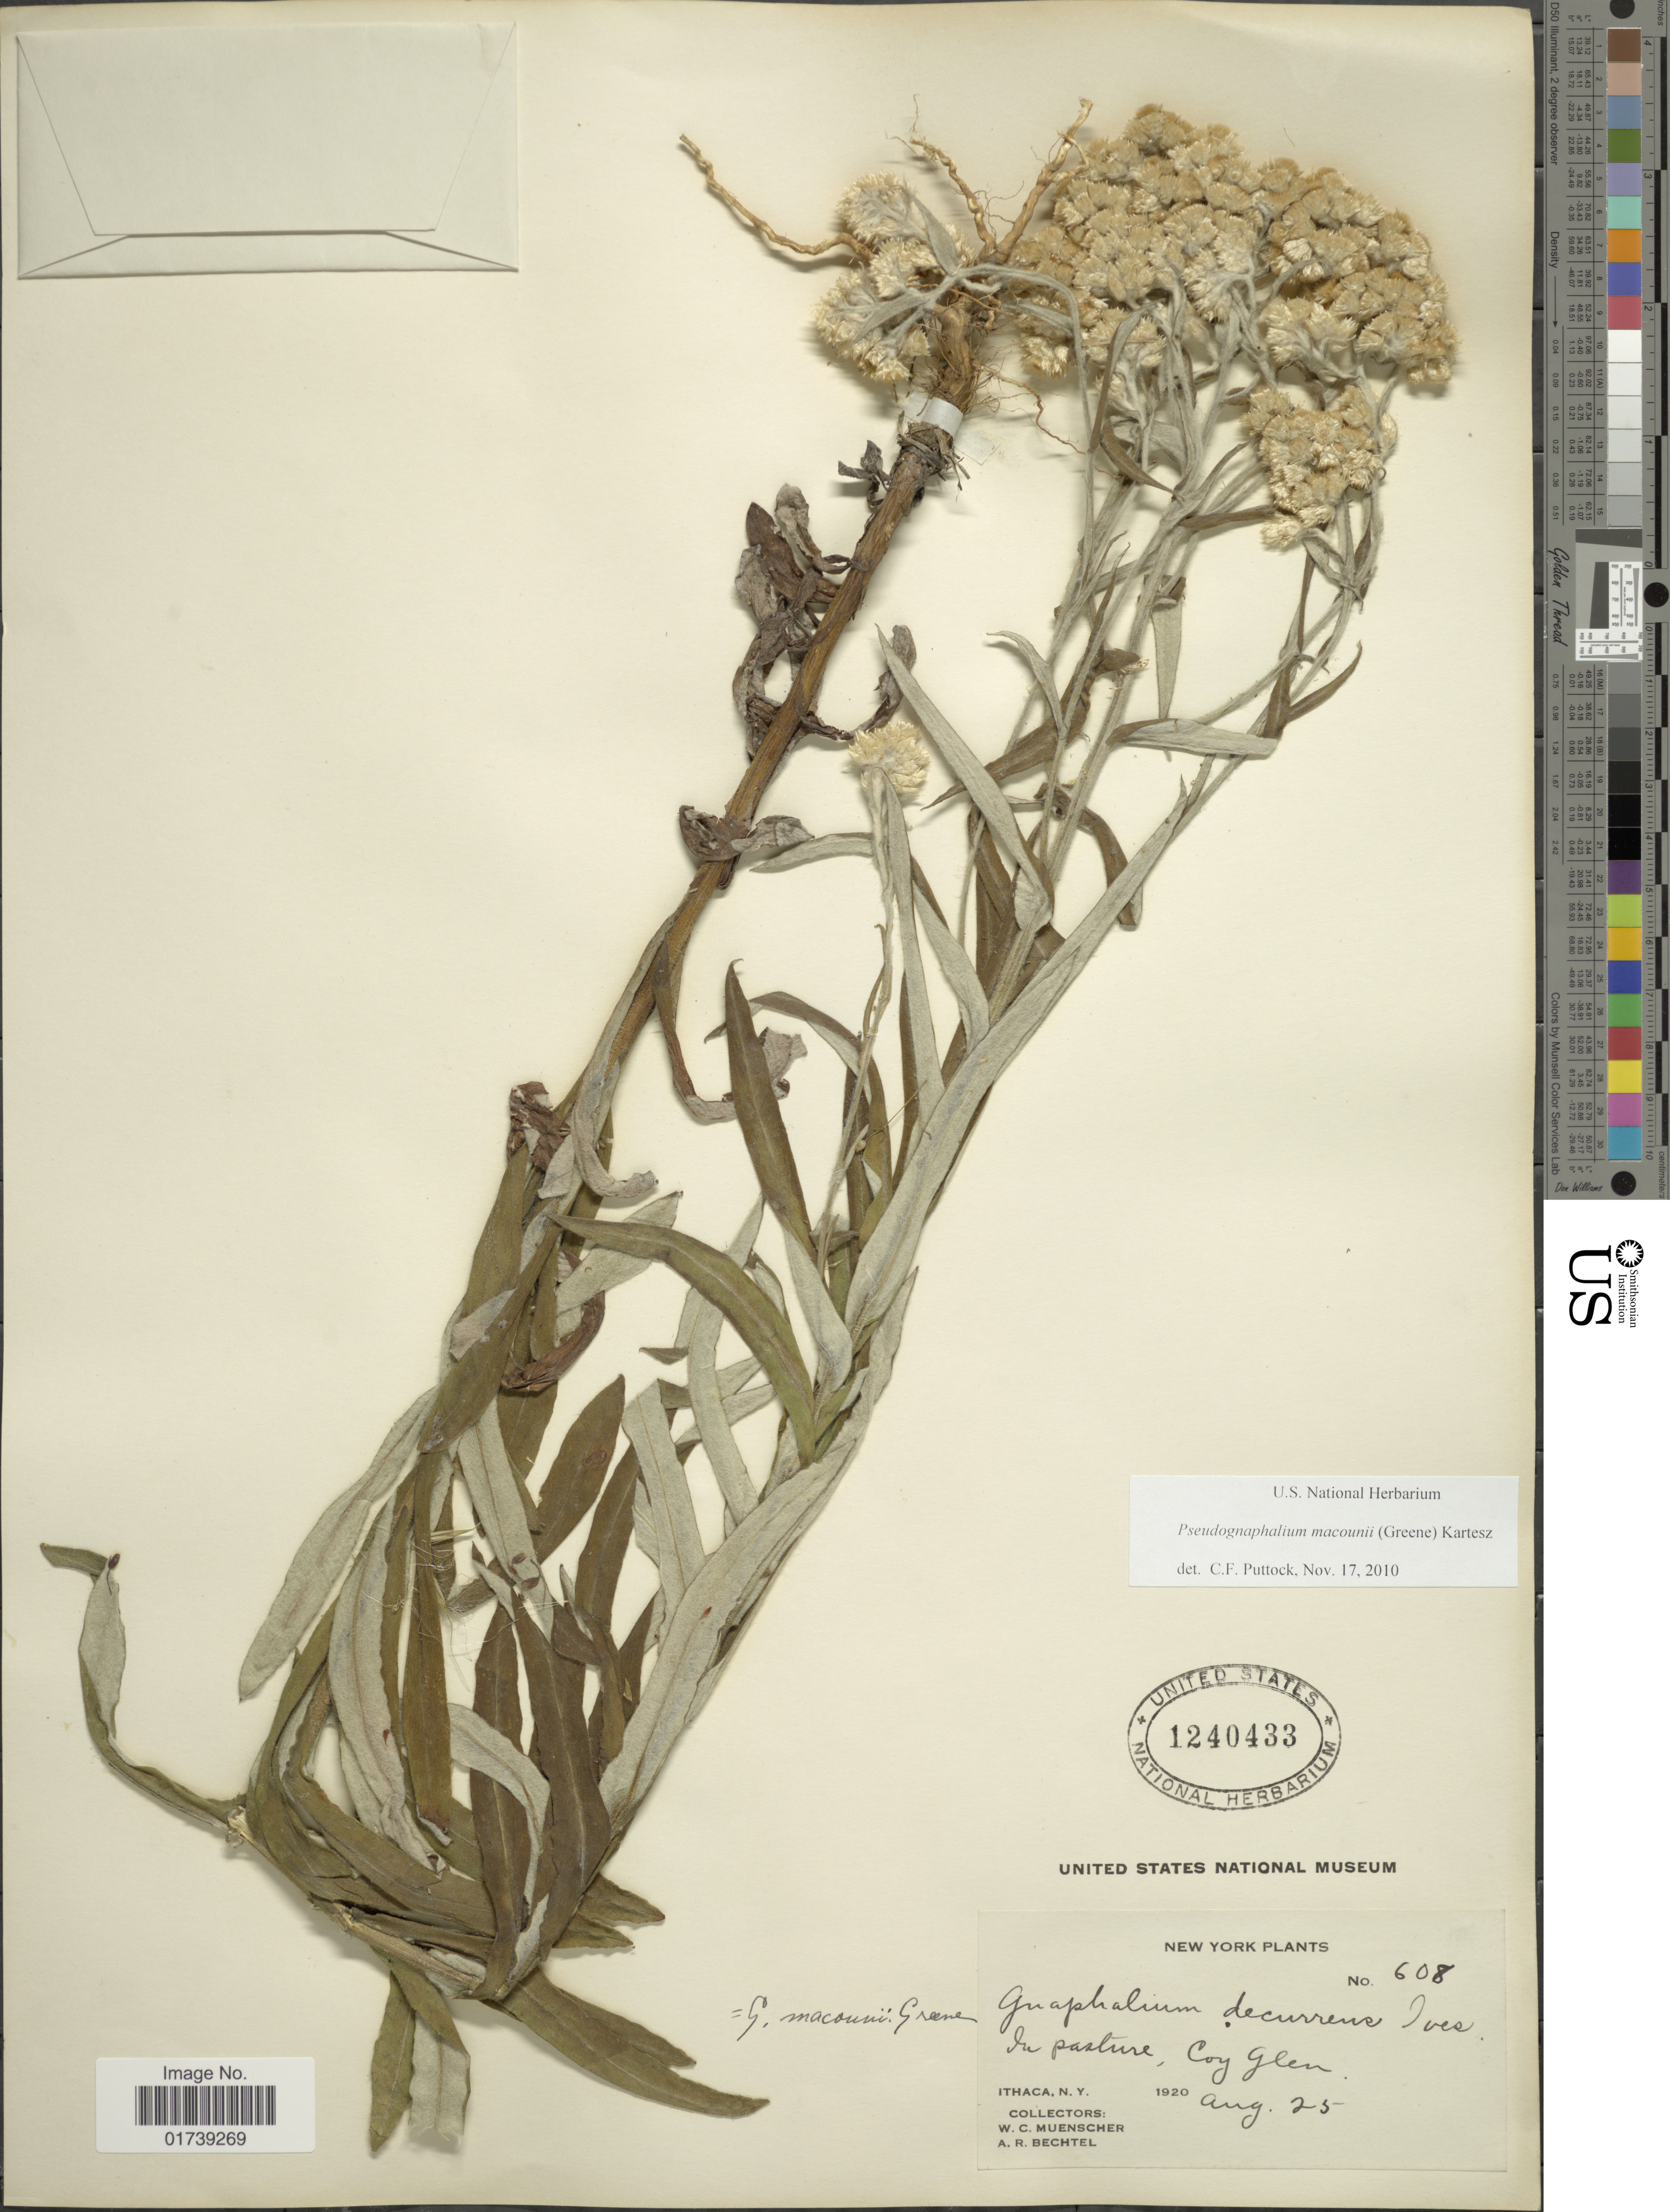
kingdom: Plantae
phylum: Tracheophyta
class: Magnoliopsida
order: Asterales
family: Asteraceae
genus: Pseudognaphalium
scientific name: Pseudognaphalium macounii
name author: (Greene) Kartesz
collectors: W. Muenscher & A. Bechtel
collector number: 608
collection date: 1920-08-25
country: United States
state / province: New York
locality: Ithaca, N. Y.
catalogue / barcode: US 1240433